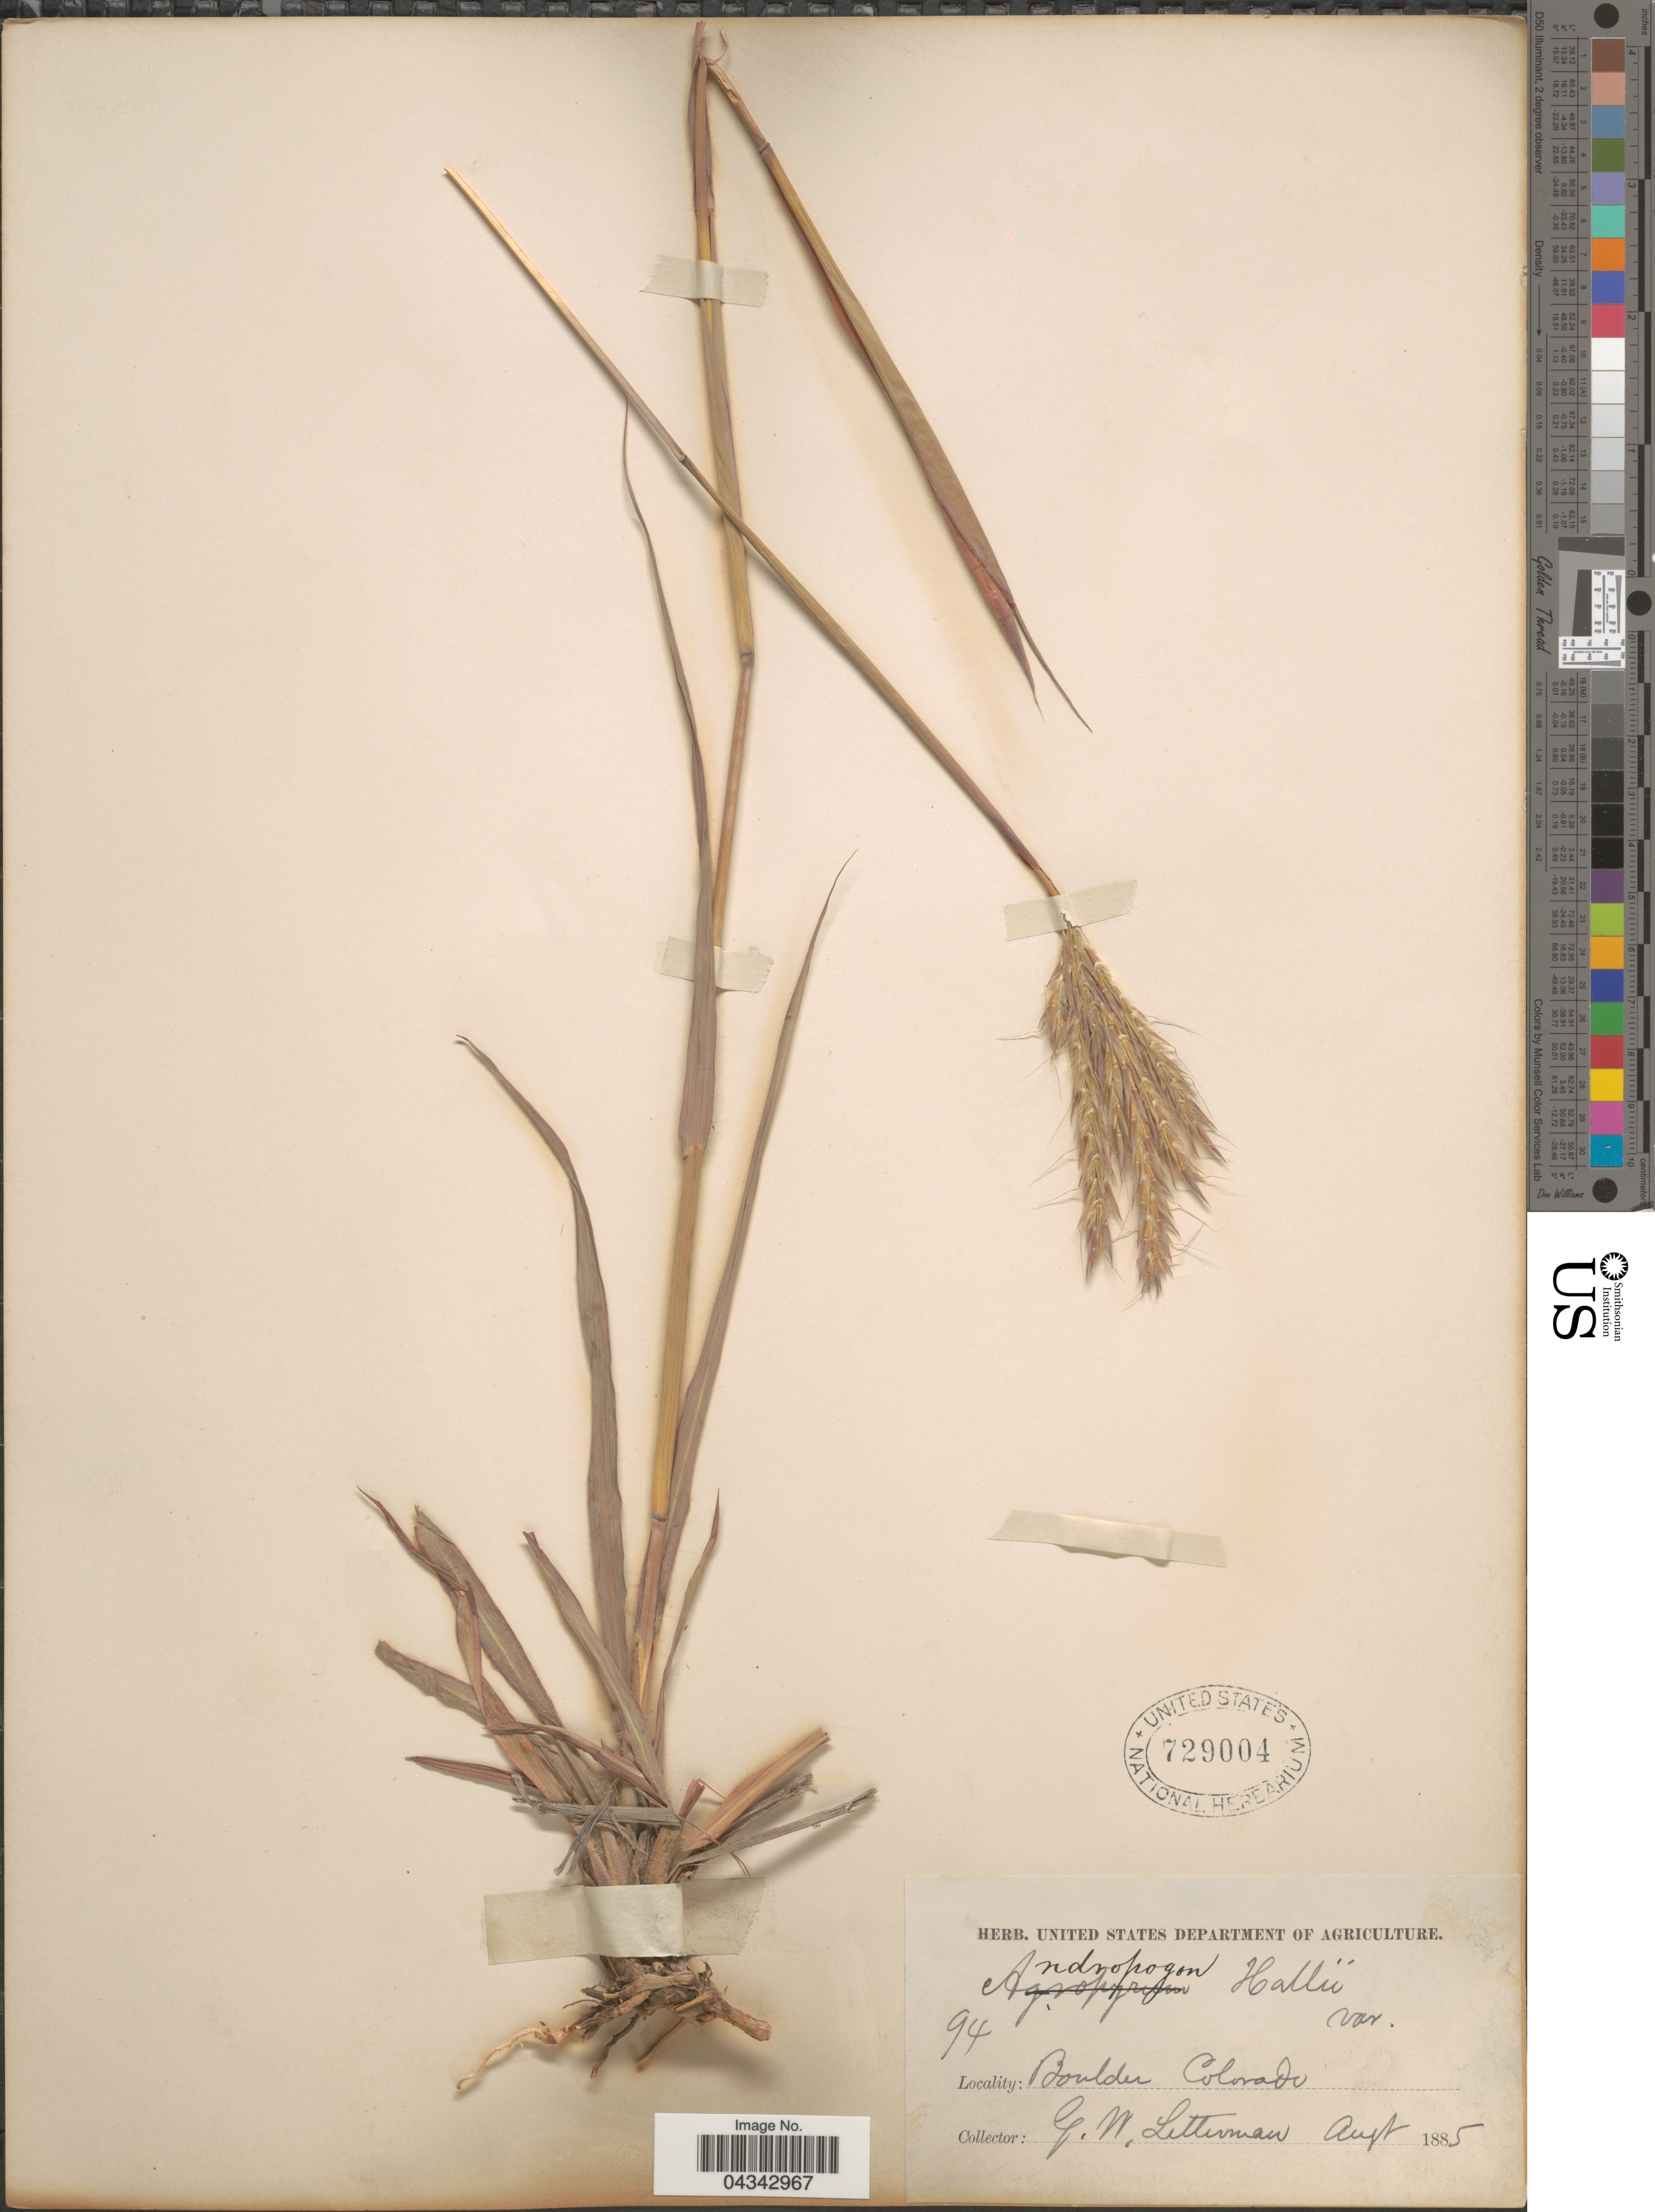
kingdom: Plantae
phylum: Tracheophyta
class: Liliopsida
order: Poales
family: Poaceae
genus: Andropogon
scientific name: Andropogon gerardii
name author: Vitman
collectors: G. W. Letterman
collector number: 94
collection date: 1885-08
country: United States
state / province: Colorado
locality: Boulder.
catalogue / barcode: US 729004